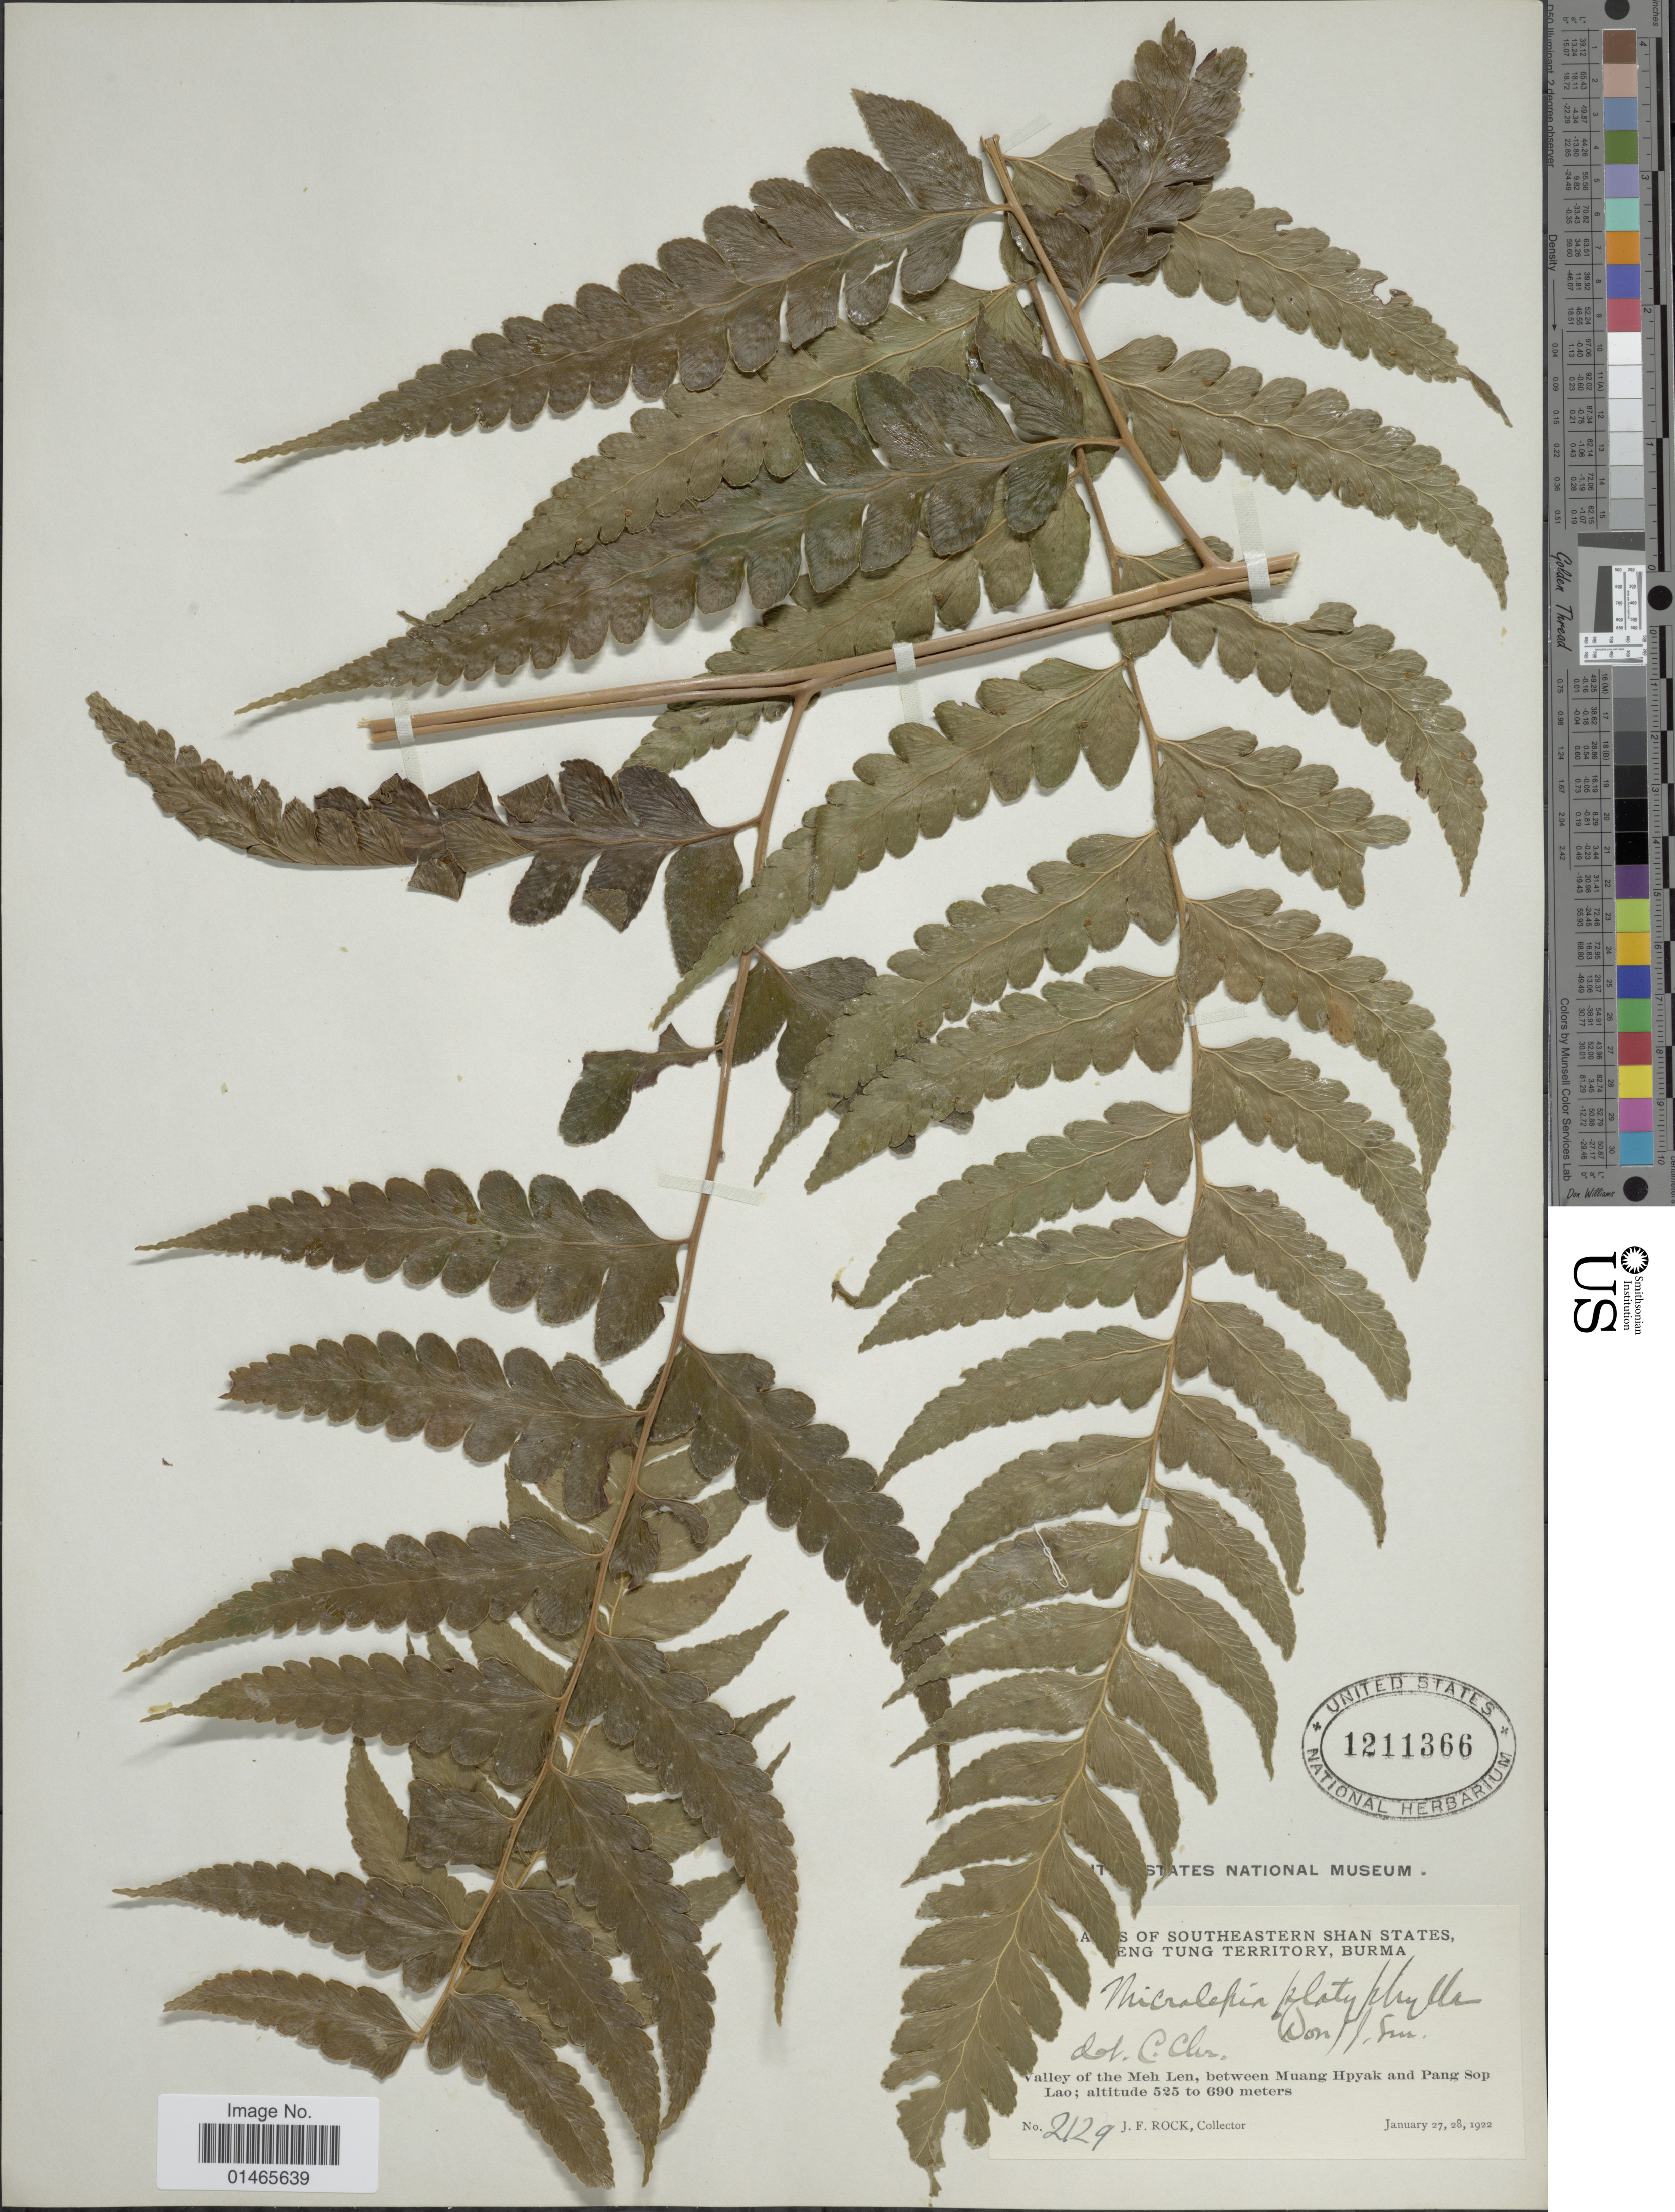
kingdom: Plantae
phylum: Tracheophyta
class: Polypodiopsida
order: Polypodiales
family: Dennstaedtiaceae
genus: Microlepia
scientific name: Microlepia platyphylla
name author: (D. Don) J. Sm.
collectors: J. Rock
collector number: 2129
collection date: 1922-01-27/1922-01-28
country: Myanmar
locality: Southeastern Shan States, Keng Tung Territory, Valley of the Meh Len, between Muang Hpyak and Pang Sop Lao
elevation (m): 525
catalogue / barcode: US 1211366